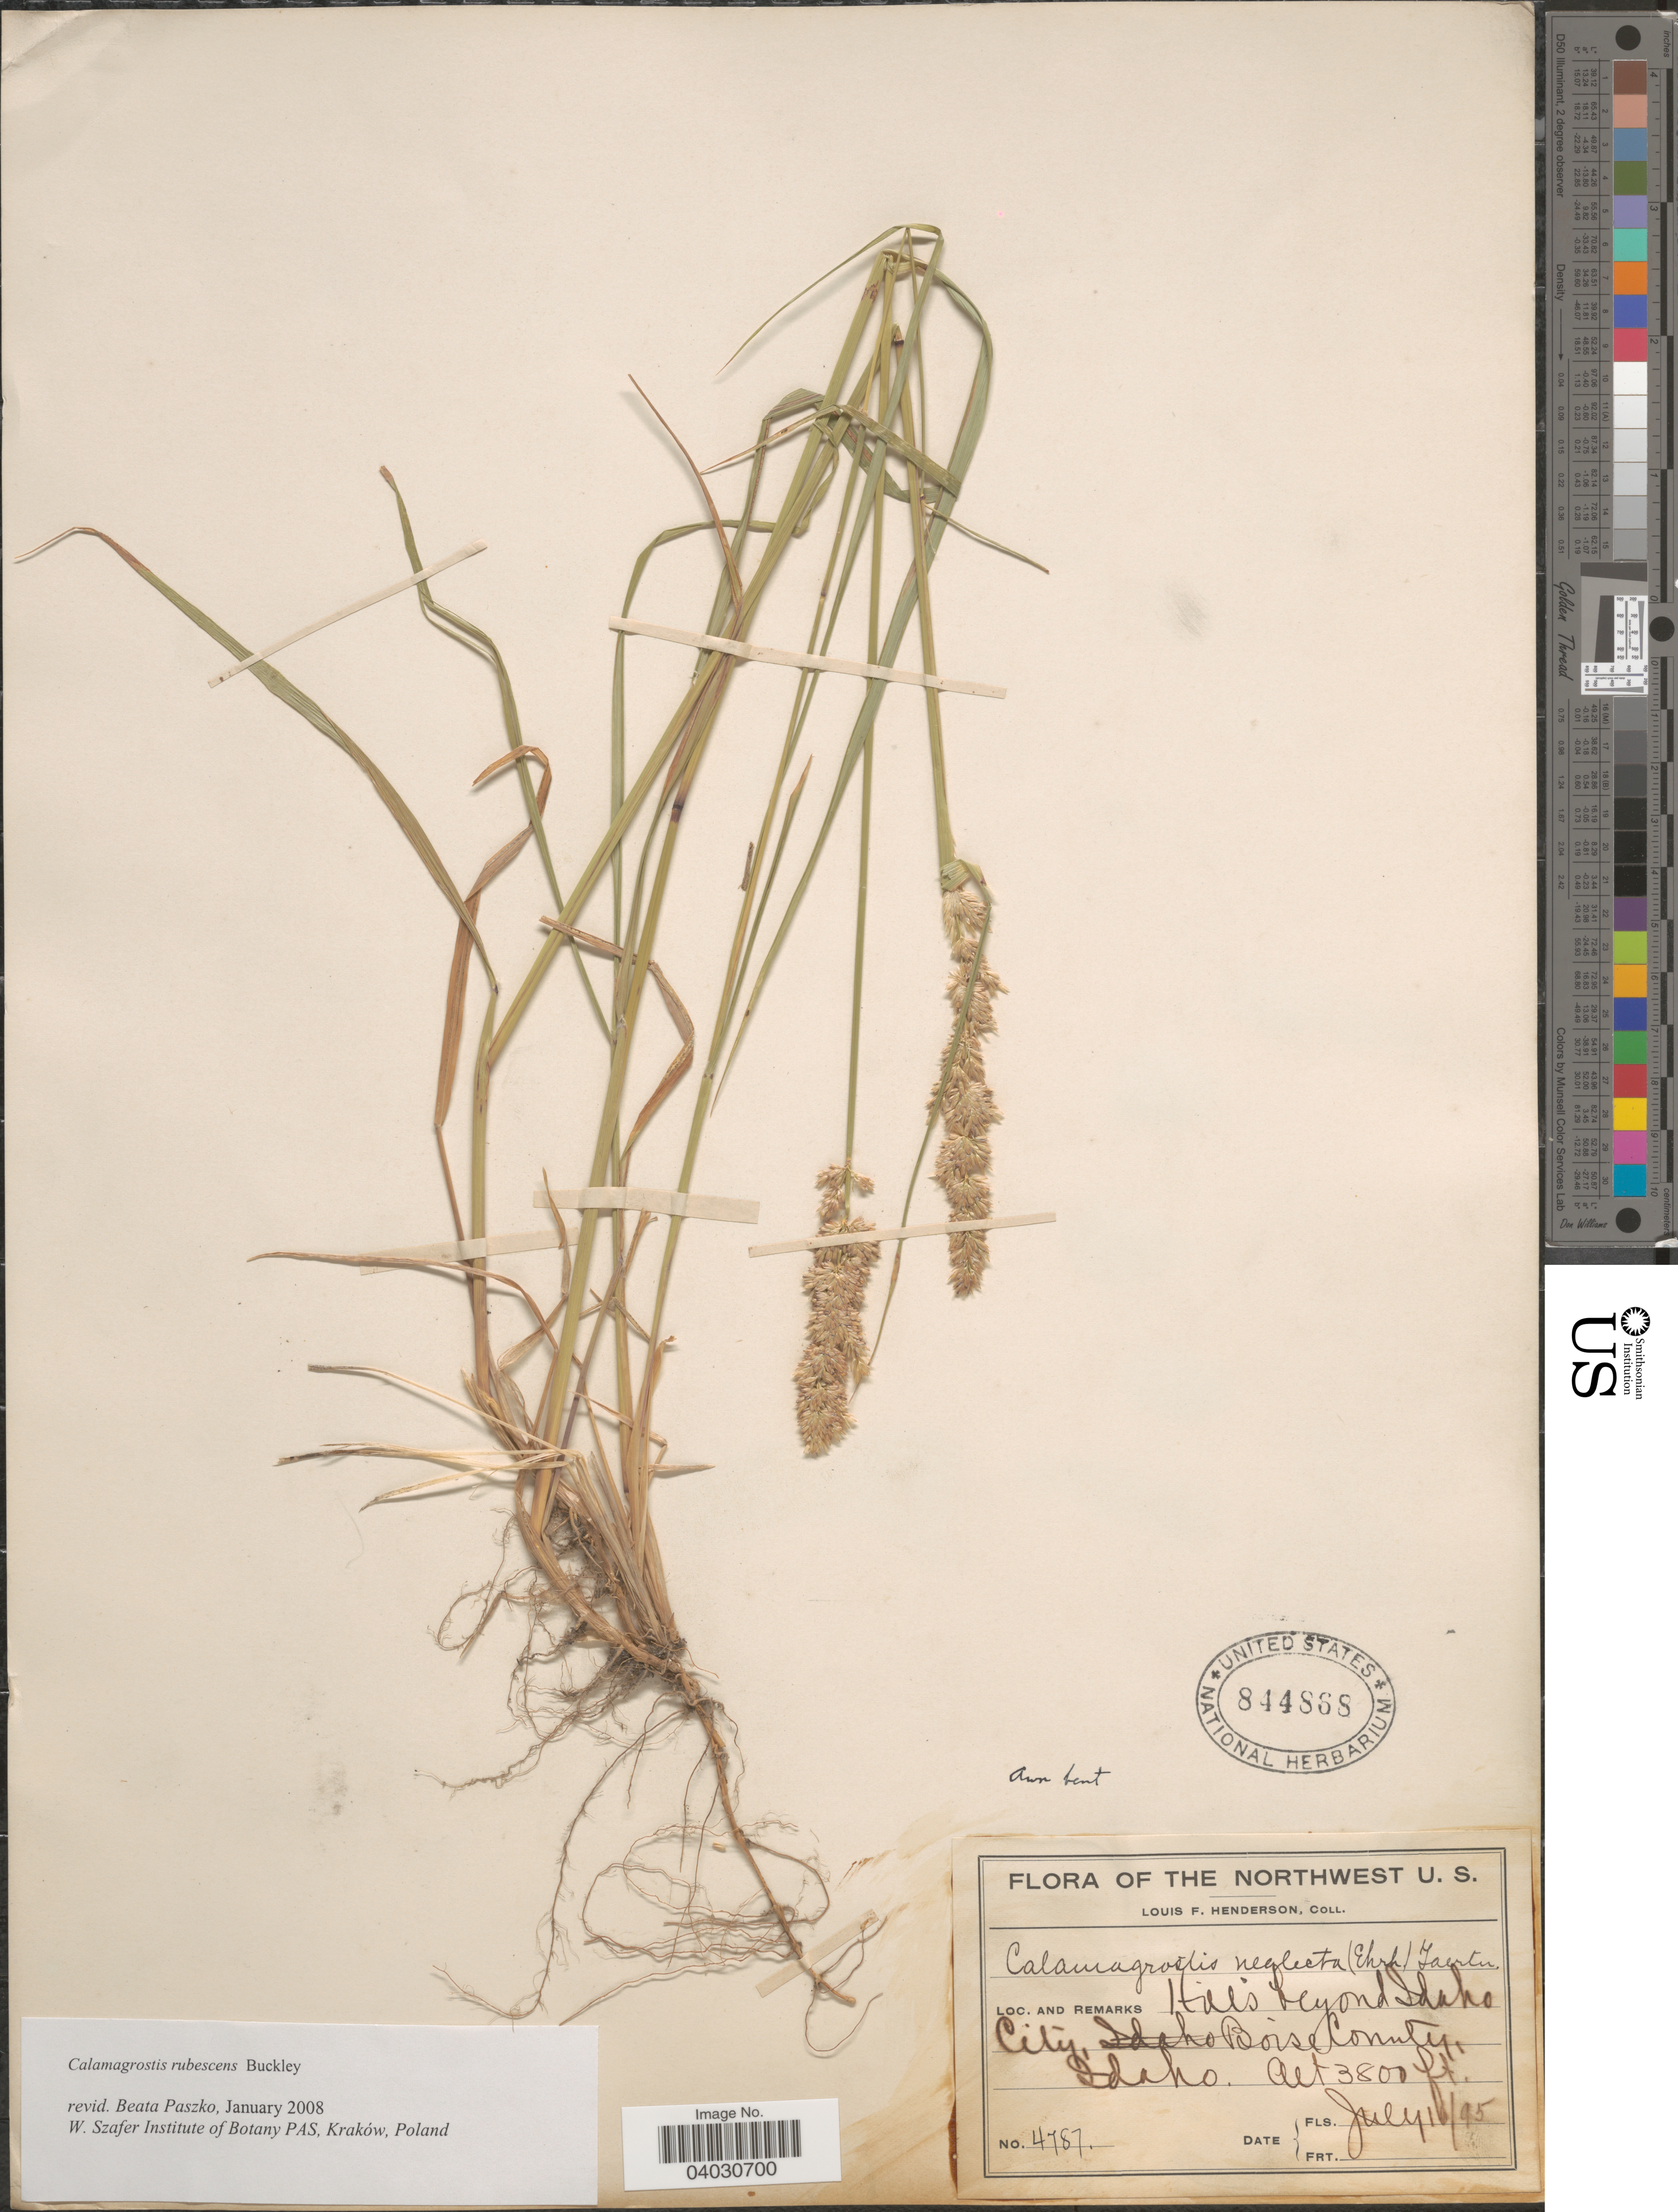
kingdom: Plantae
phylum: Tracheophyta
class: Liliopsida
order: Poales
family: Poaceae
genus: Calamagrostis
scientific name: Calamagrostis rubescens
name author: Buckley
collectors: L. Henderson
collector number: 4787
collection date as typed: Transcribed d/m/y: 16/7/95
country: United States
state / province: Idaho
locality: Hills beyond Idaho City, Boise County.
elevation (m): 1158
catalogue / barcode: US 844868